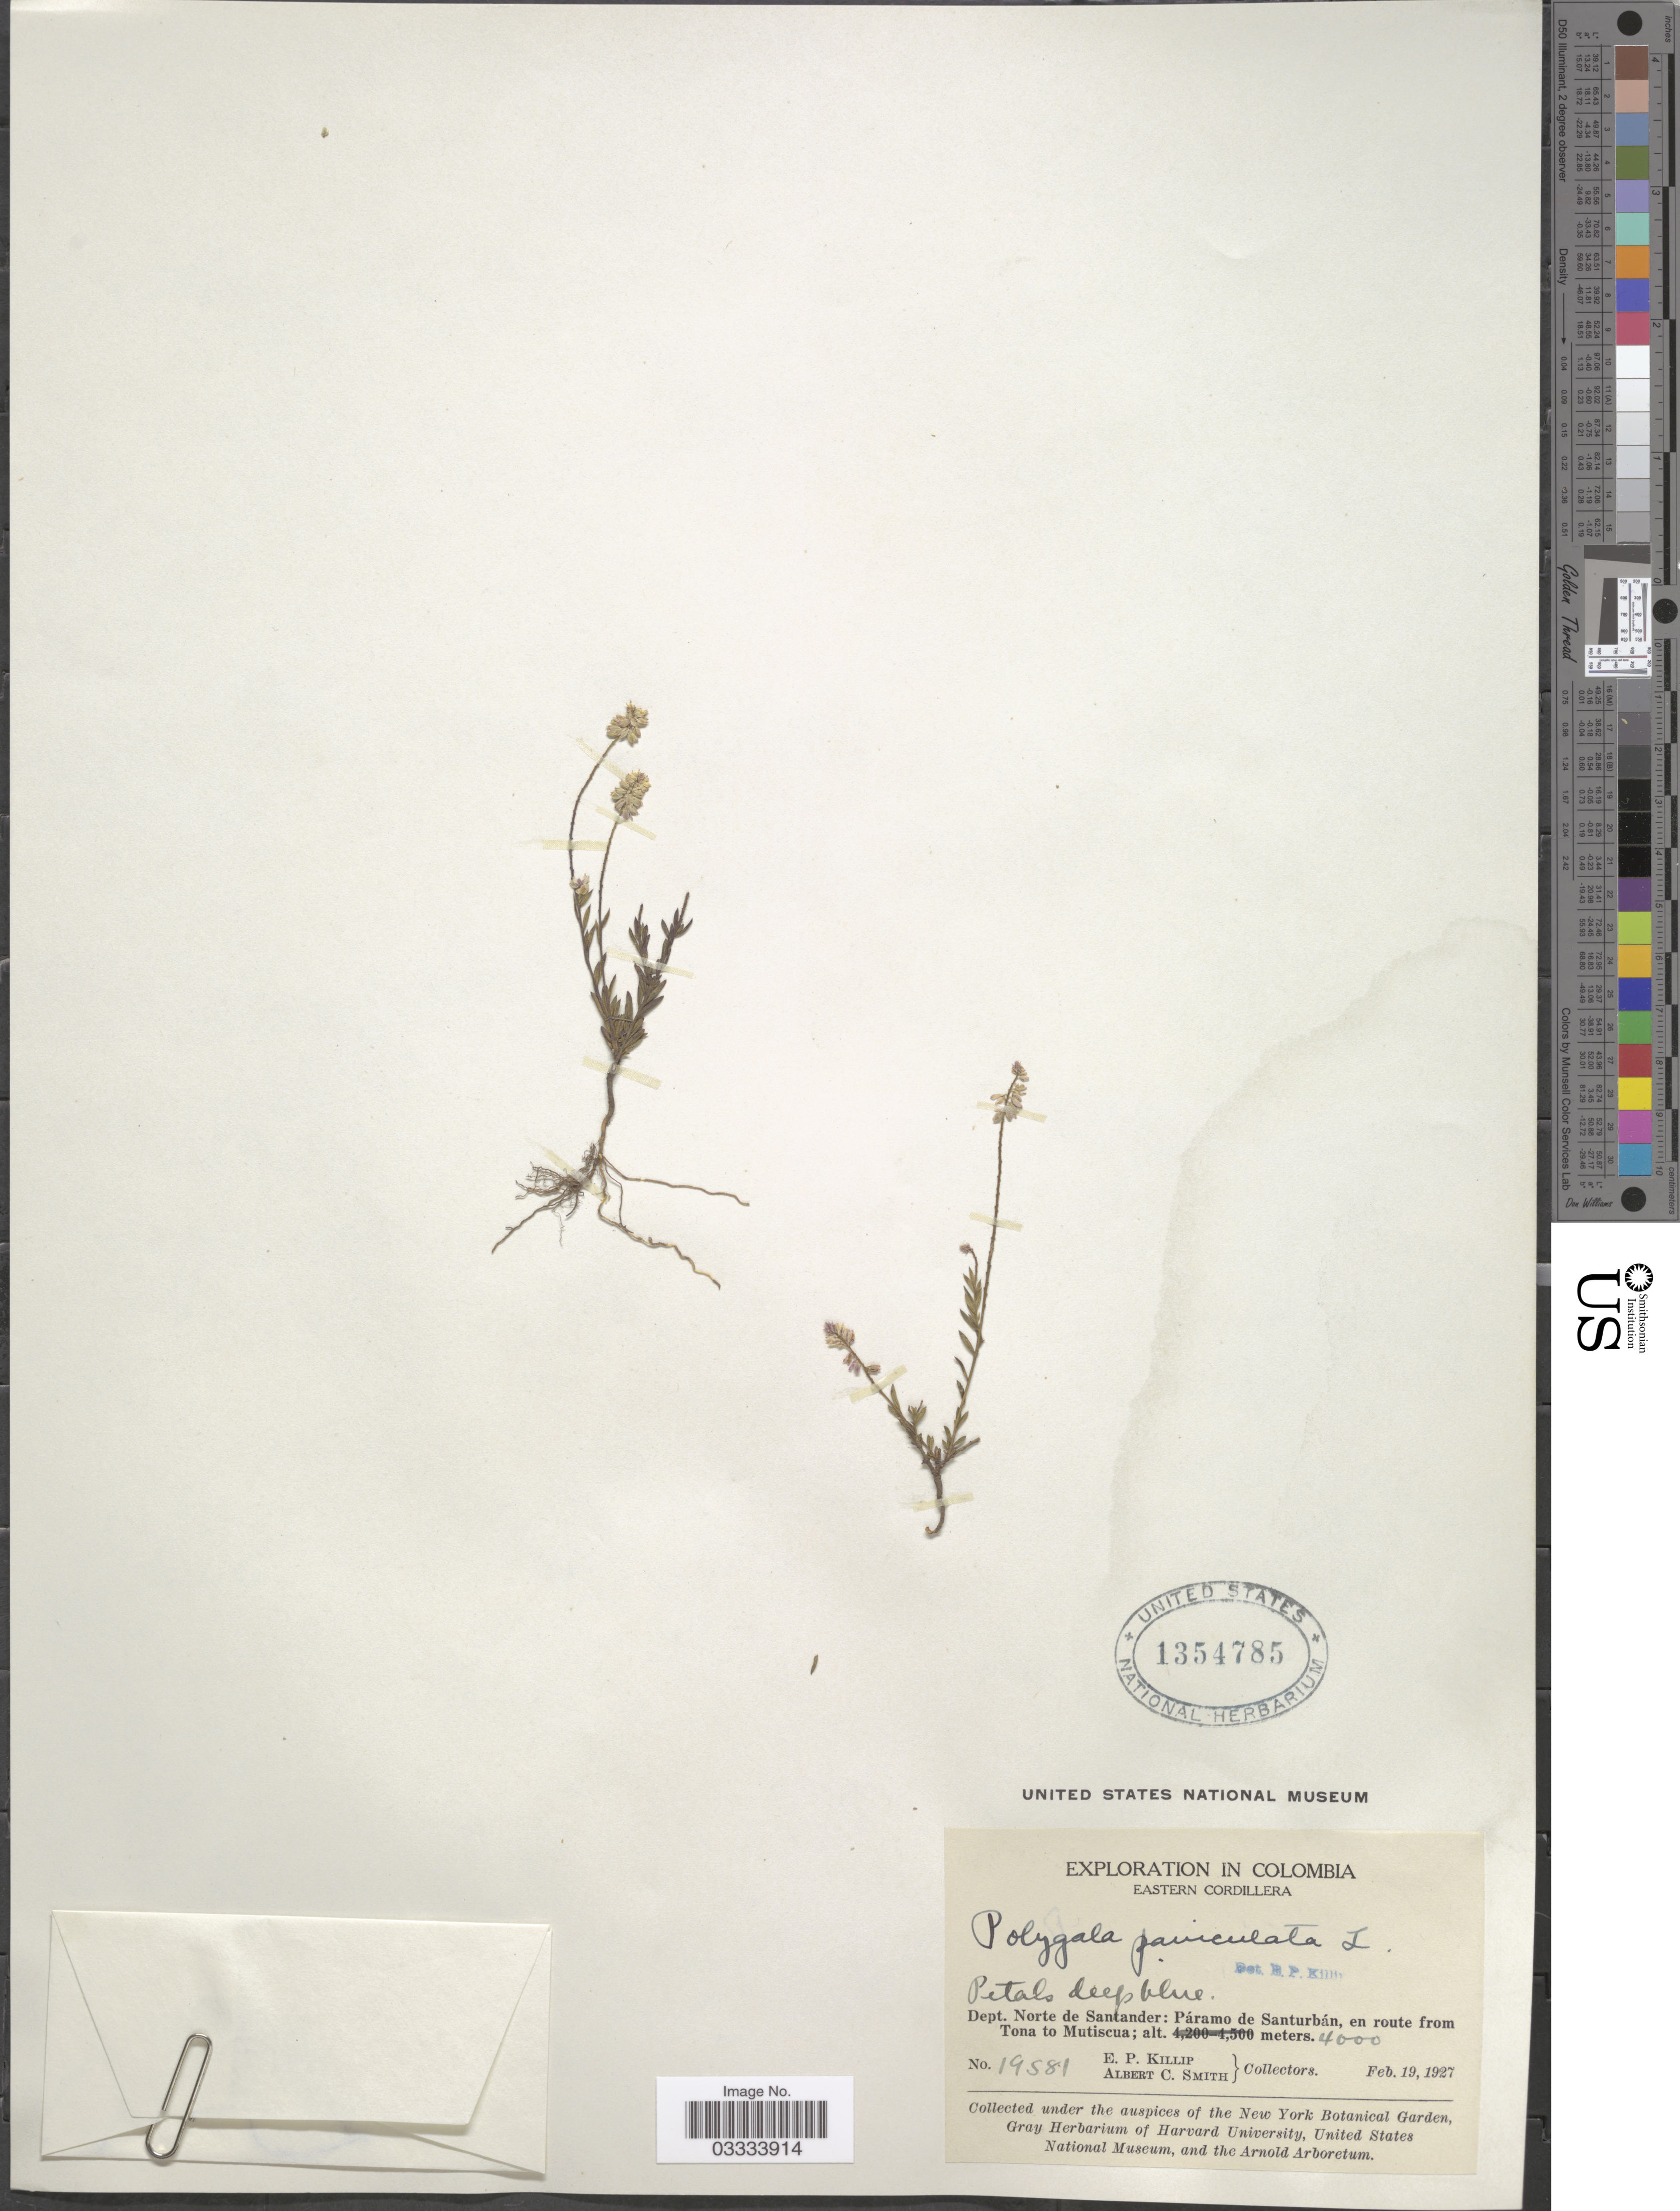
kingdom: Plantae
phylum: Tracheophyta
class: Magnoliopsida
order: Fabales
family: Polygalaceae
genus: Polygala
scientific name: Polygala paniculata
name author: L.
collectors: E. P. Killip & A. C. Smith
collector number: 19581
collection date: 1927-02-19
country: Colombia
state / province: Norte de Santander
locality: Eastern Cordillera. Dept. Norte de Santander: Páramo de Santurbán, en route from Tona to Mutiscua.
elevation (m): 4000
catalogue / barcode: US 1354785